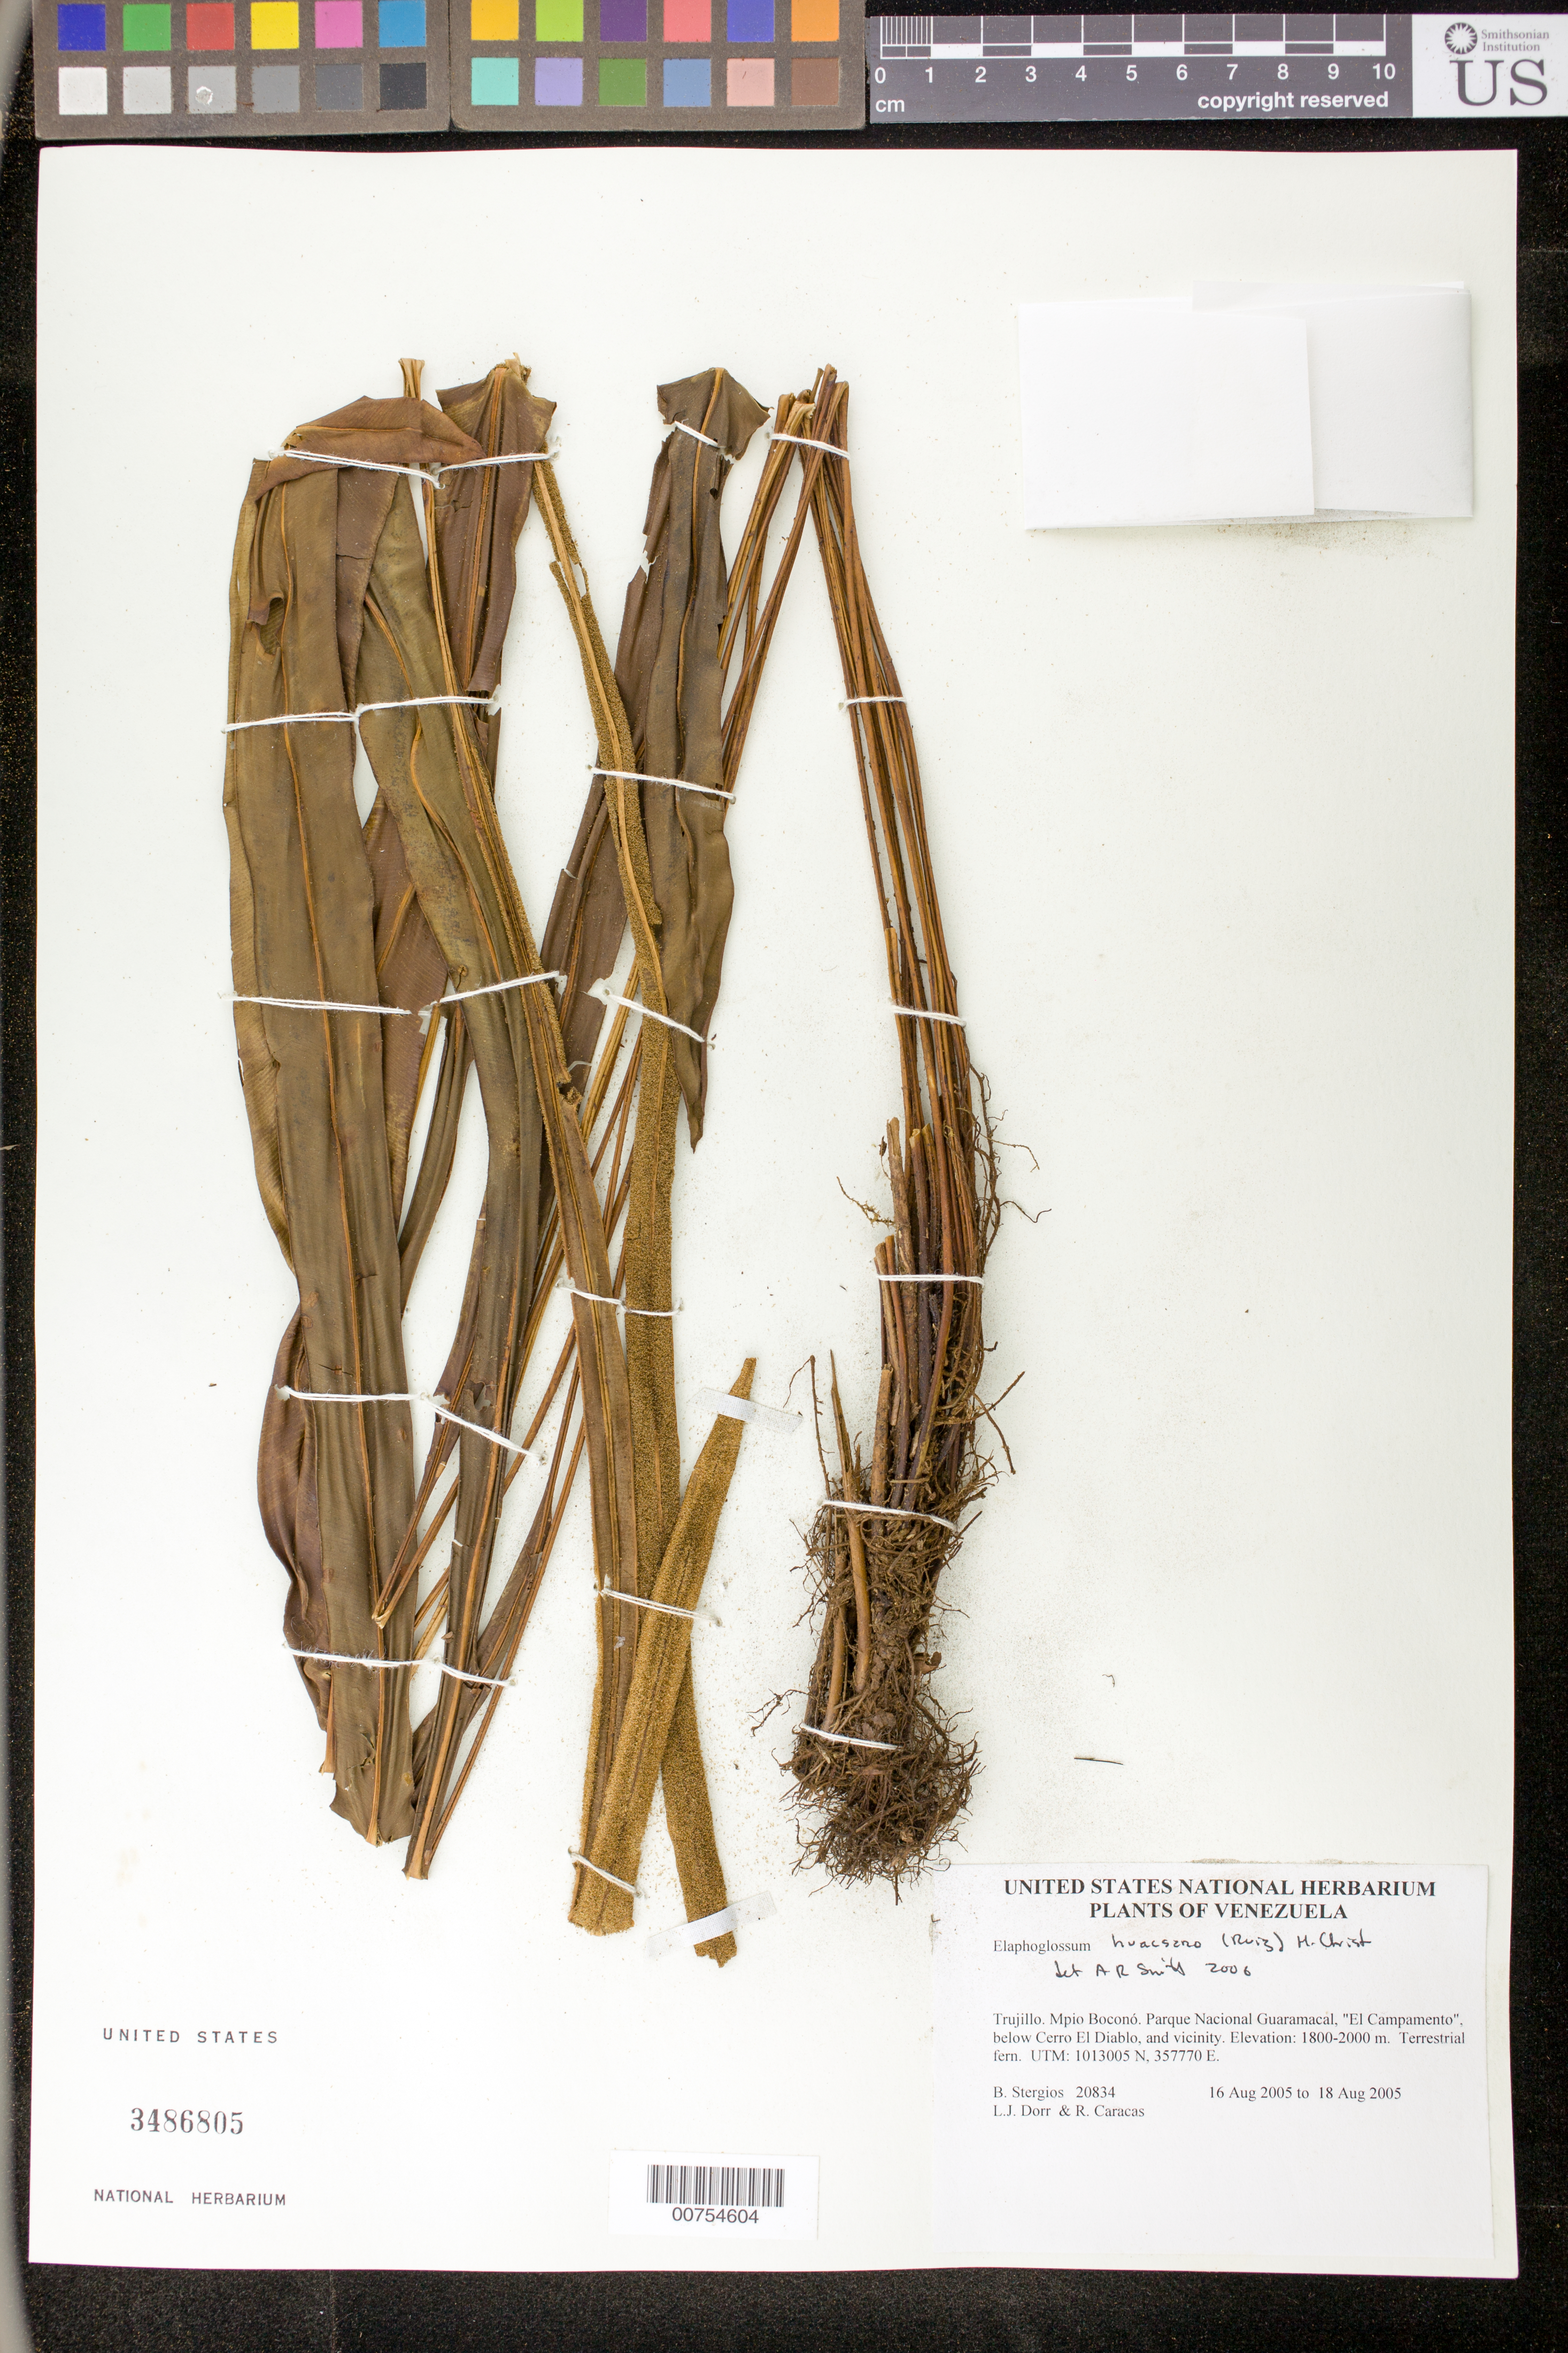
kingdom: Plantae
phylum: Tracheophyta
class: Polypodiopsida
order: Polypodiales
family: Dryopteridaceae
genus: Elaphoglossum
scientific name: Elaphoglossum huacsaro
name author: (Ruiz) Christ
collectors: B. G. Stergios, L. J. Dorr & R. Caracas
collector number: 20834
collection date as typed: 16 Aug 2005 to 18 Aug 2005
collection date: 2005-08-16/2005-08-18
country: Venezuela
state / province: Trujillo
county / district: Boconó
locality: Parque Nacional Guaramacal, "El Campamento", below Cerro El Diablo, and vicinity.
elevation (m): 1800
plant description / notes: PORT, US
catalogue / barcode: US 3486805